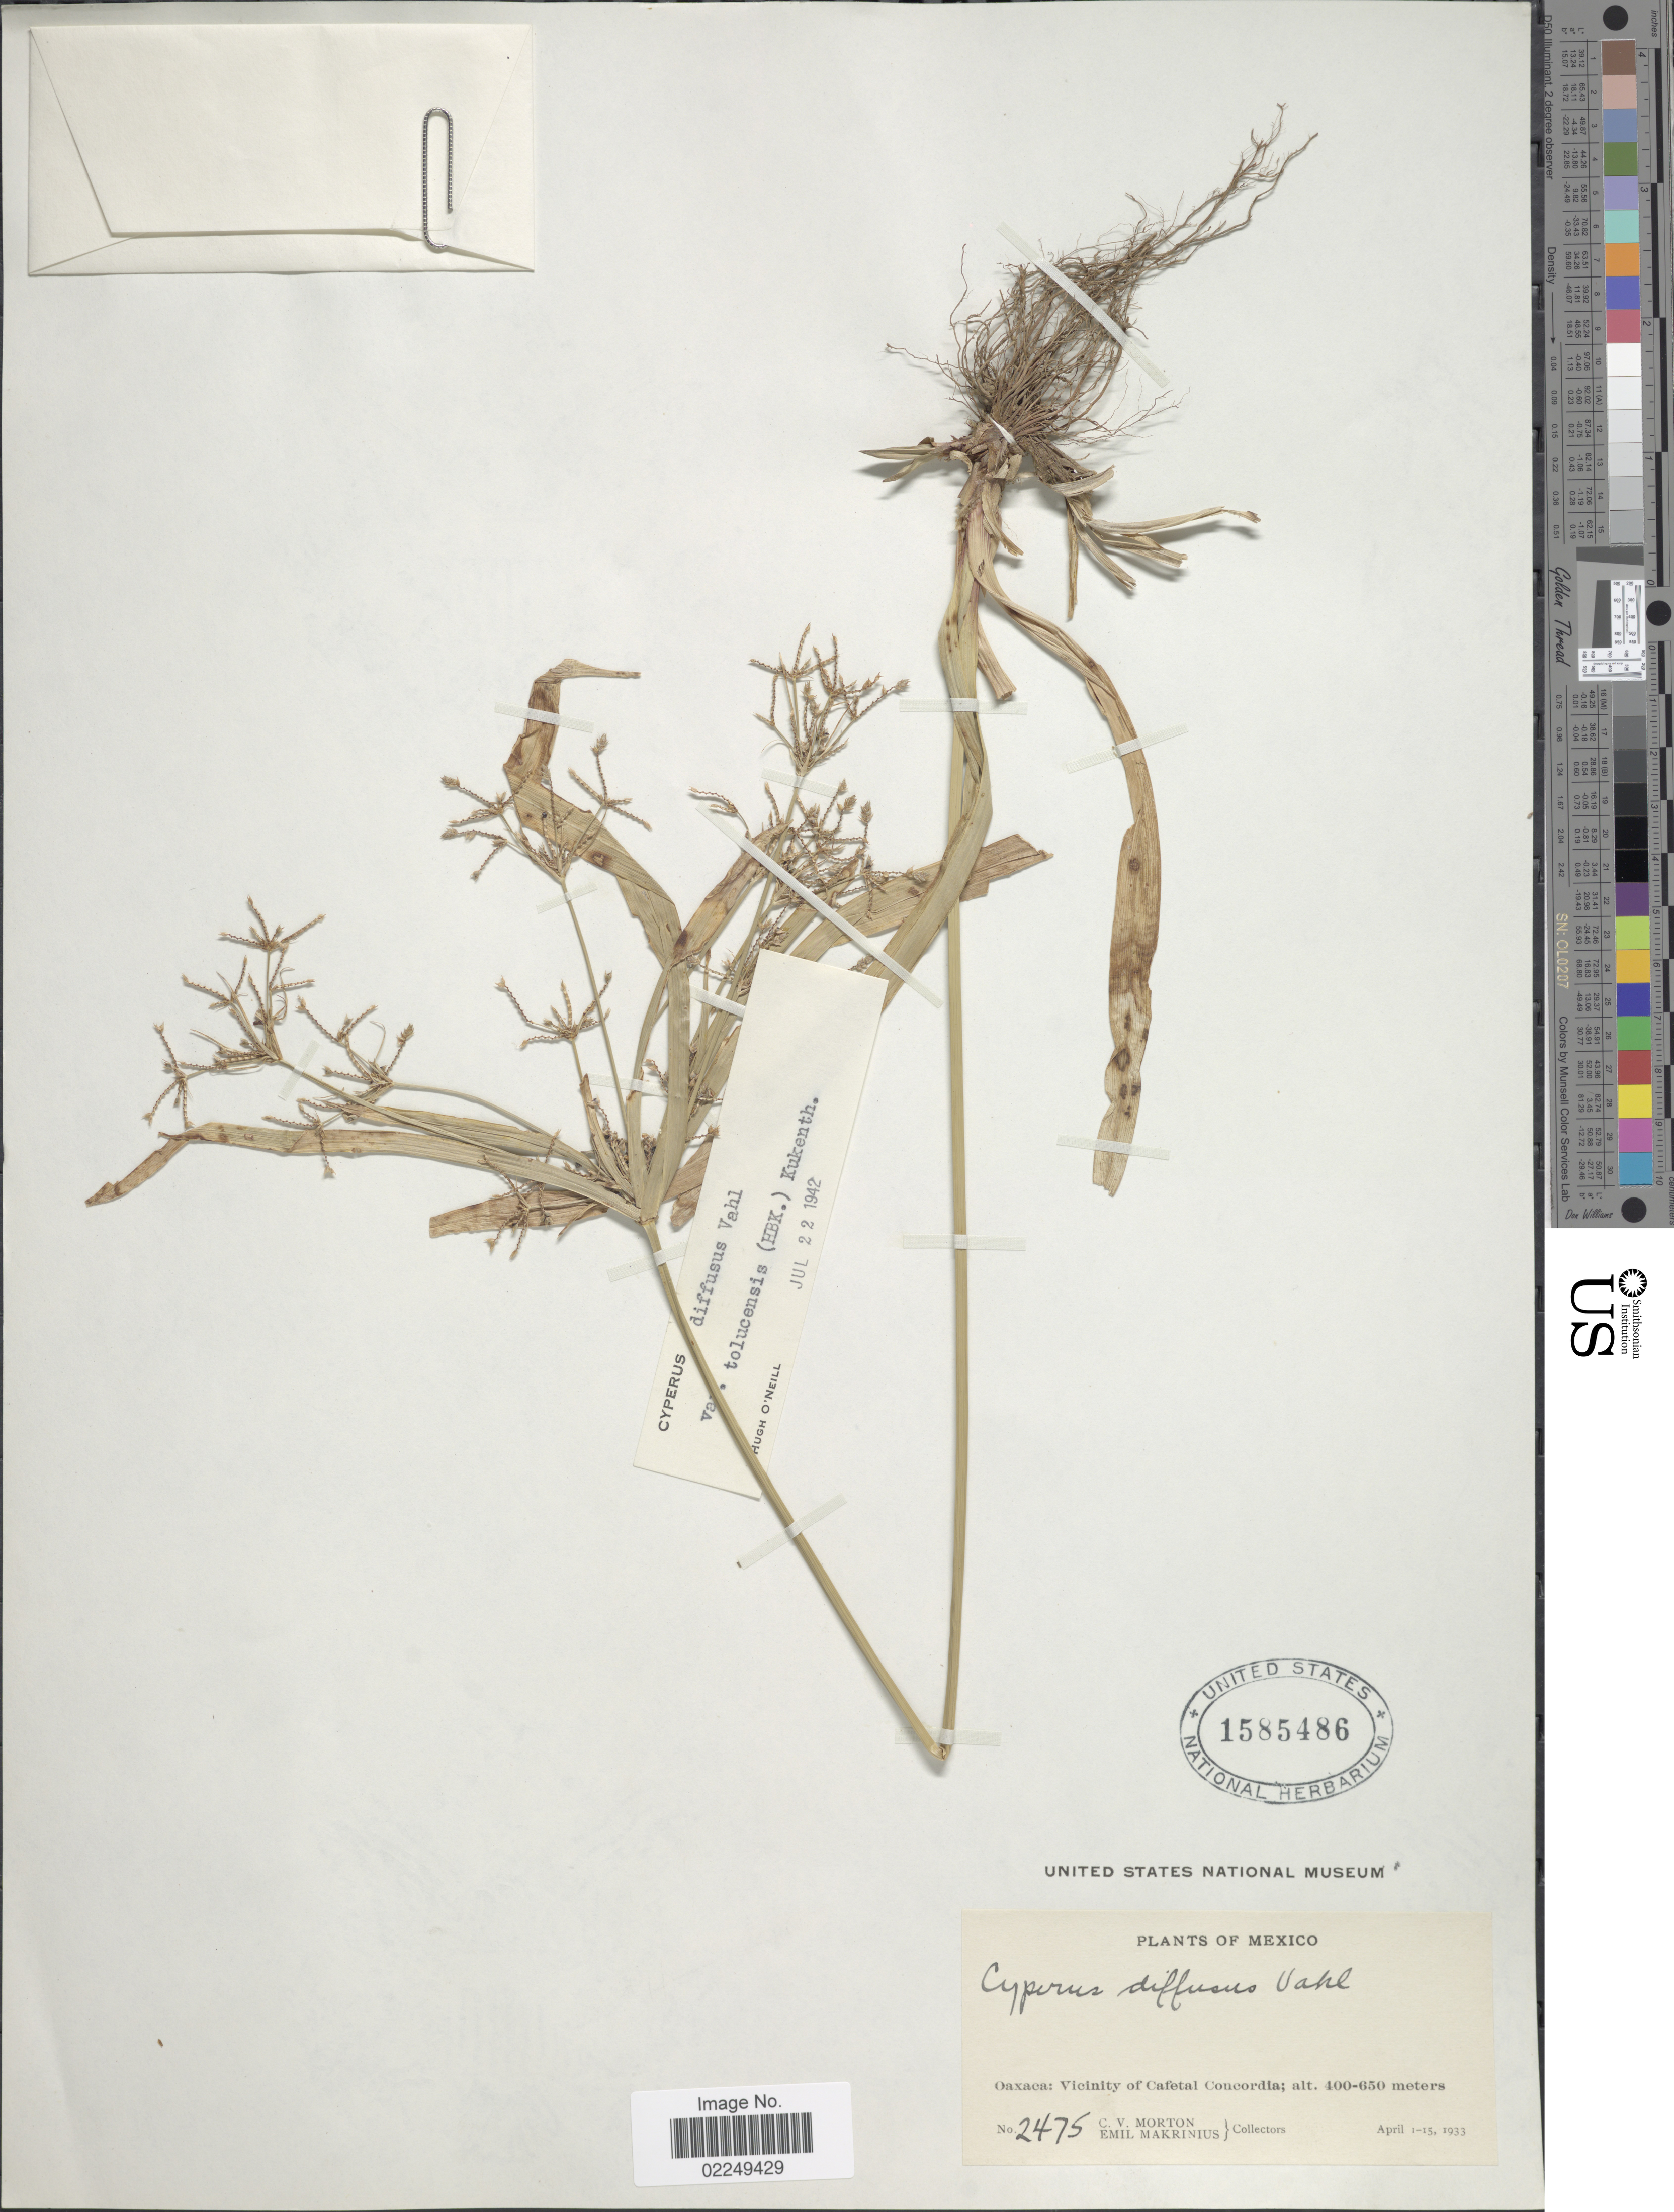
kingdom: Plantae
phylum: Tracheophyta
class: Liliopsida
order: Poales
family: Cyperaceae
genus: Cyperus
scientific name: Cyperus laxus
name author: Lam.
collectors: C. V. Morton & E. Makrinius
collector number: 2475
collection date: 1933-04-01/1933-04-15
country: Mexico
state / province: Oaxaca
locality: Oaxaca: Vicinity of Cafetal Concordia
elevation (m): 400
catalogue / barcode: US 1585486